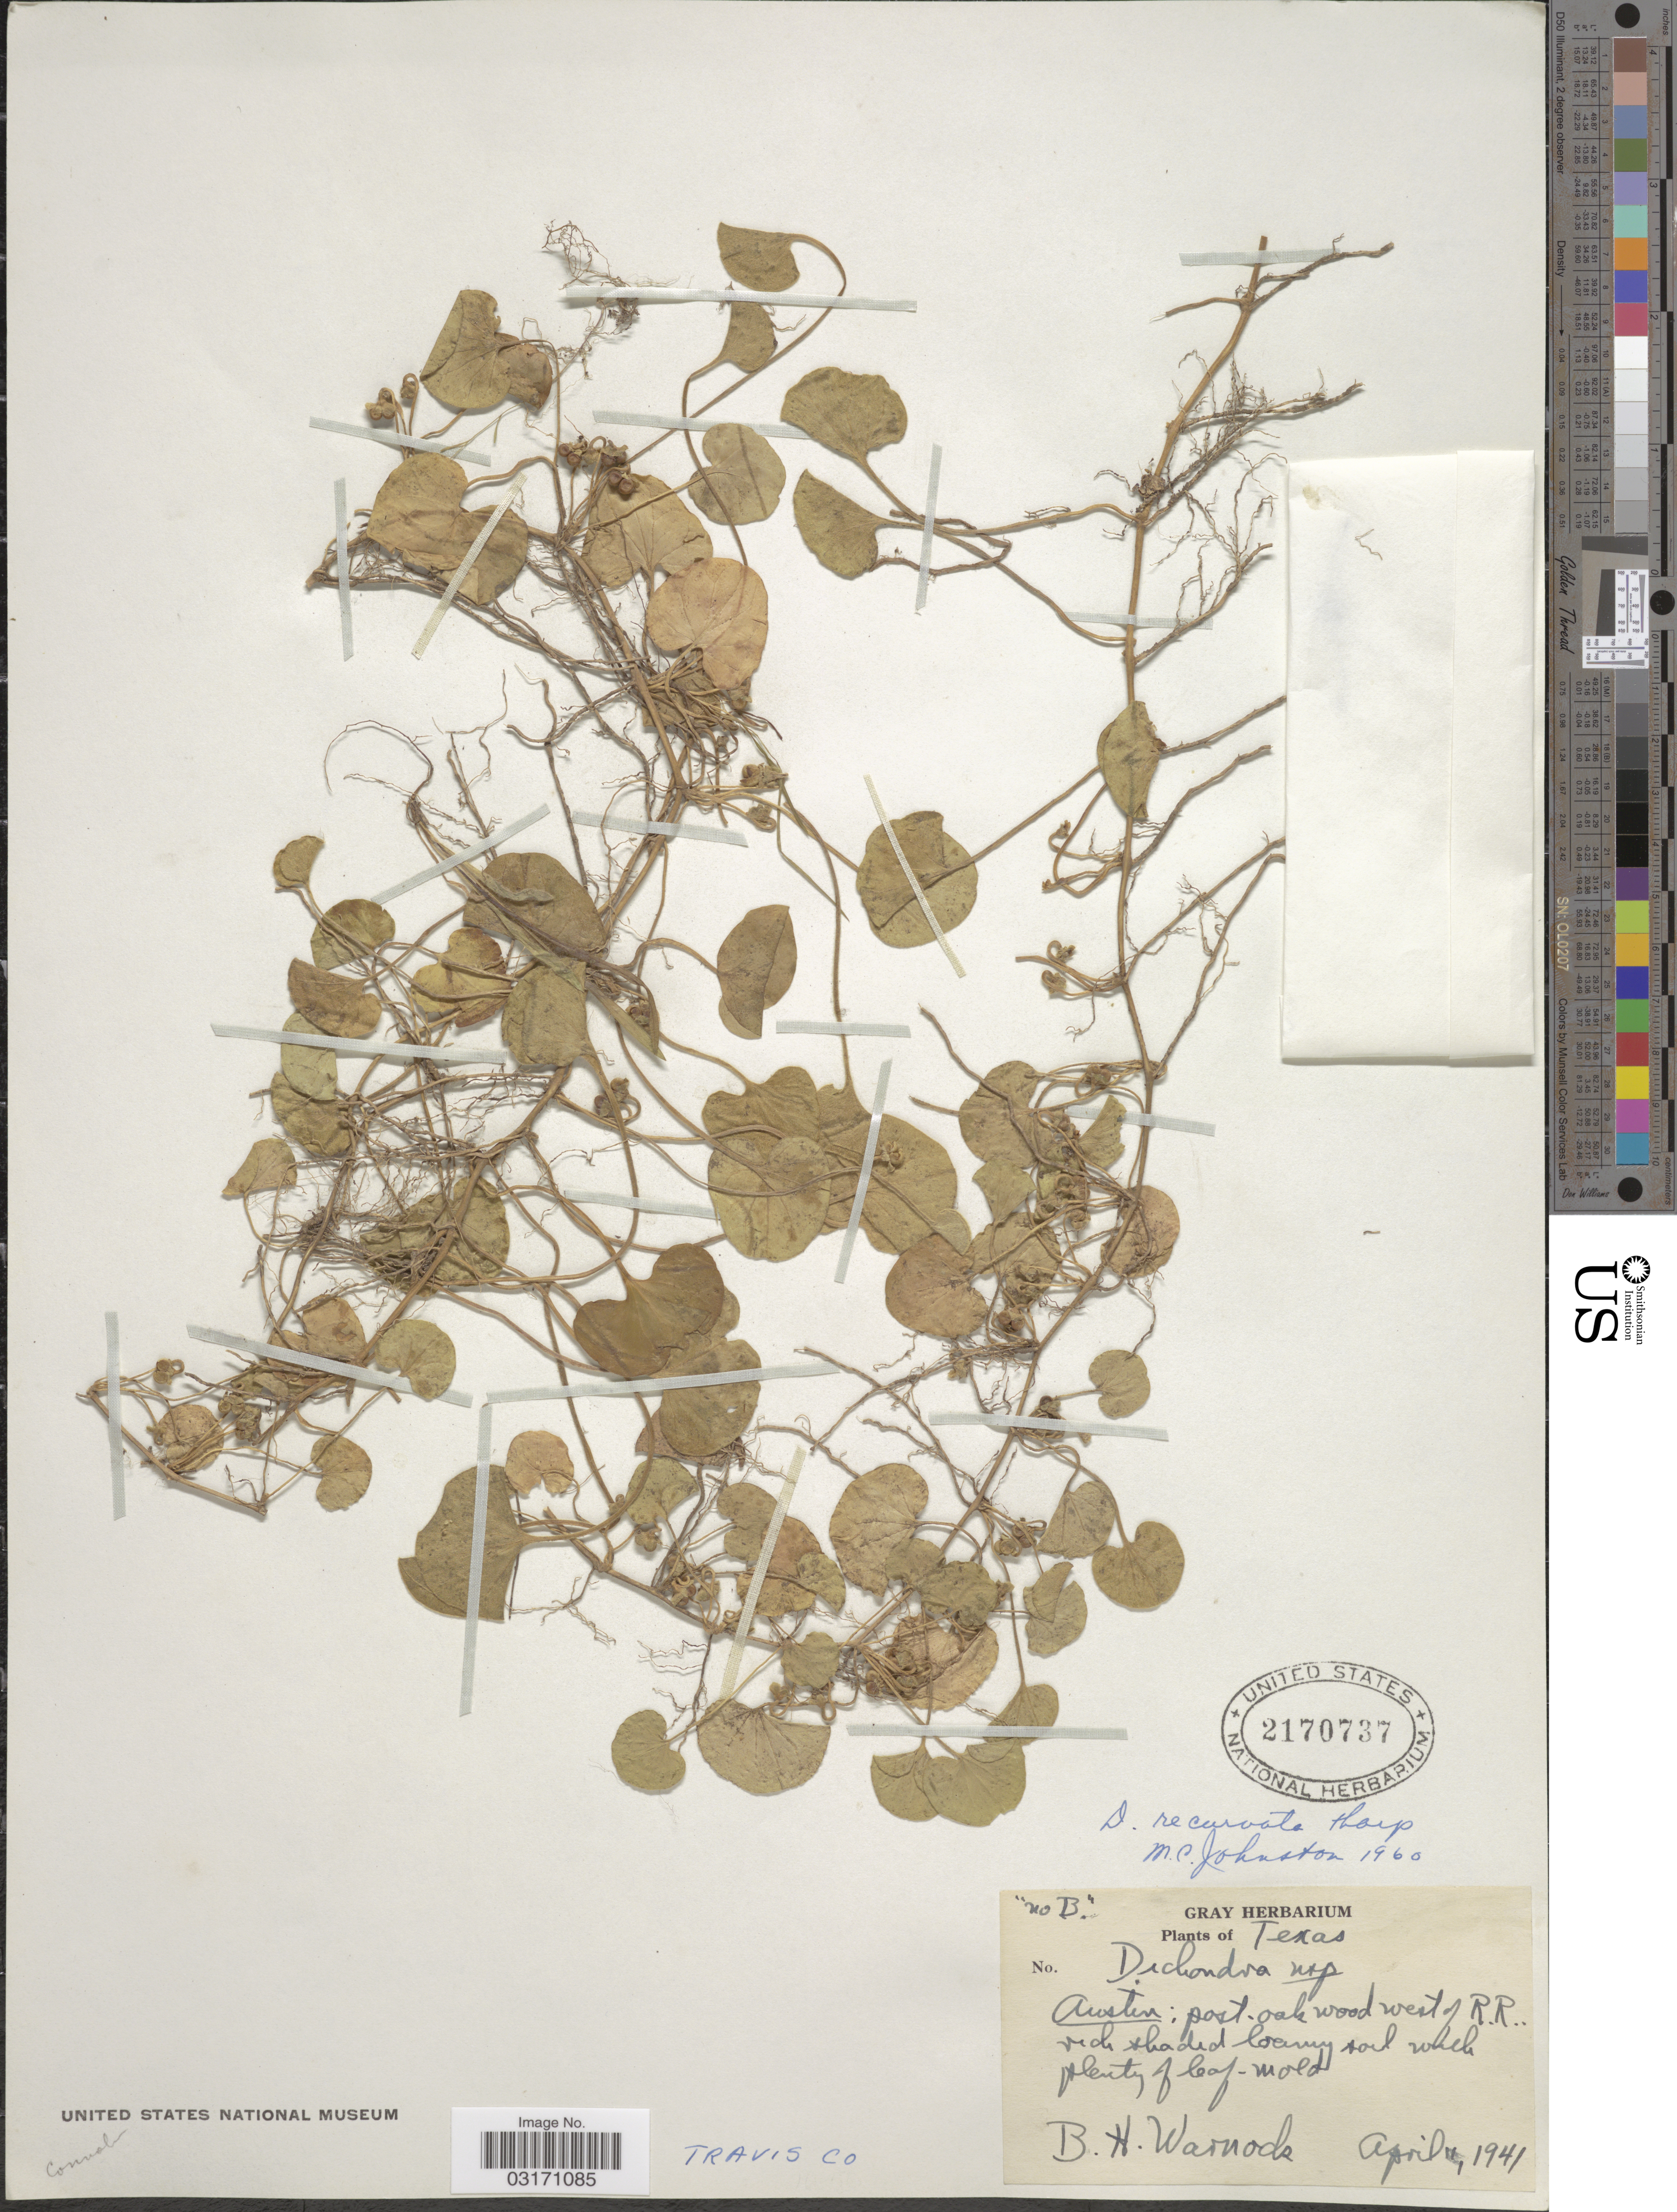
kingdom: Plantae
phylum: Tracheophyta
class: Magnoliopsida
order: Solanales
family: Convolvulaceae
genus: Dichondra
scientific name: Dichondra recurvata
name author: Tharp & M.C. Johnst.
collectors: B. H. Warnock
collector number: B?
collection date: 1941-04-11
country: United States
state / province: Texas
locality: Travis Co. Austin: post-oak wood west of R.R.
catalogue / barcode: US 2170737